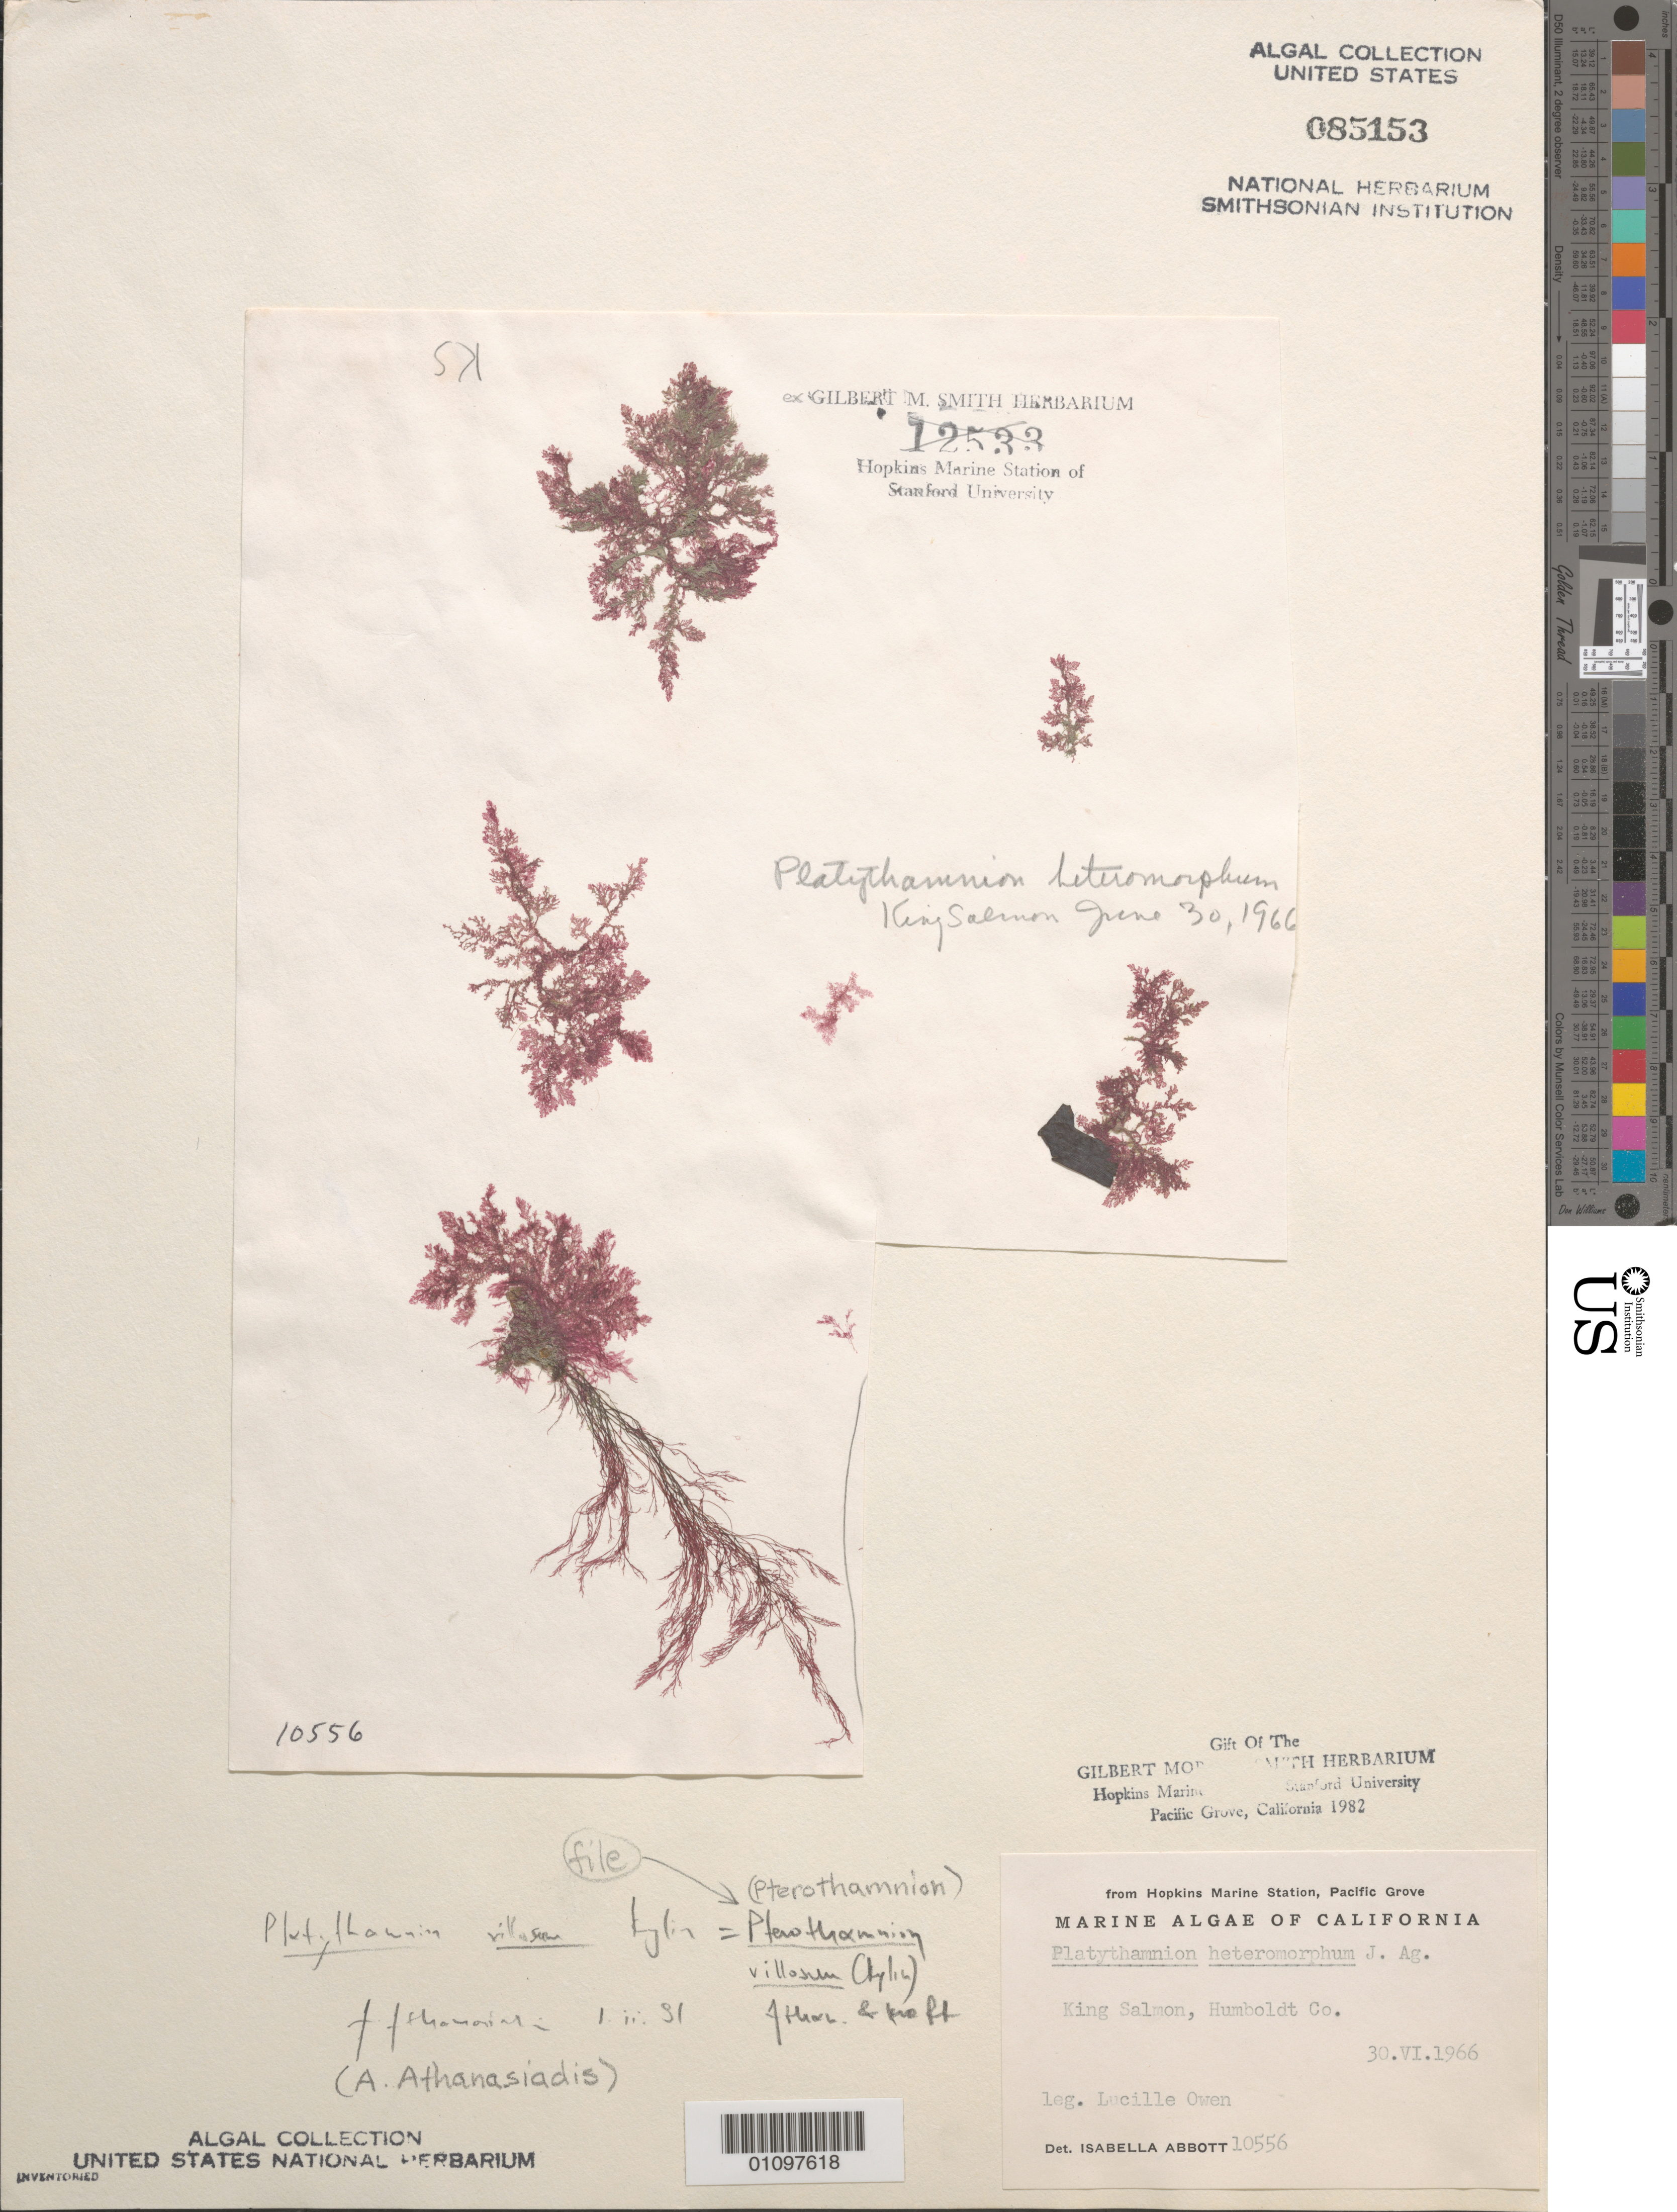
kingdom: Plantae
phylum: Rhodophyta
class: Florideophyceae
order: Ceramiales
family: Ceramiaceae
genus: Pterothamnion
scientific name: Pterothamnion villosum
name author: (Kylin) A. Athanasiadis & G.T.Kraft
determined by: Athanasiadis, A., (GOTEX), Gothenburg University (SWEDEN)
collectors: L. Owen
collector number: IAA 10556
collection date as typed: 30 Jun 1966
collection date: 1966-06-30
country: United States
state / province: California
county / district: Humboldt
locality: King Salmon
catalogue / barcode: US 85153